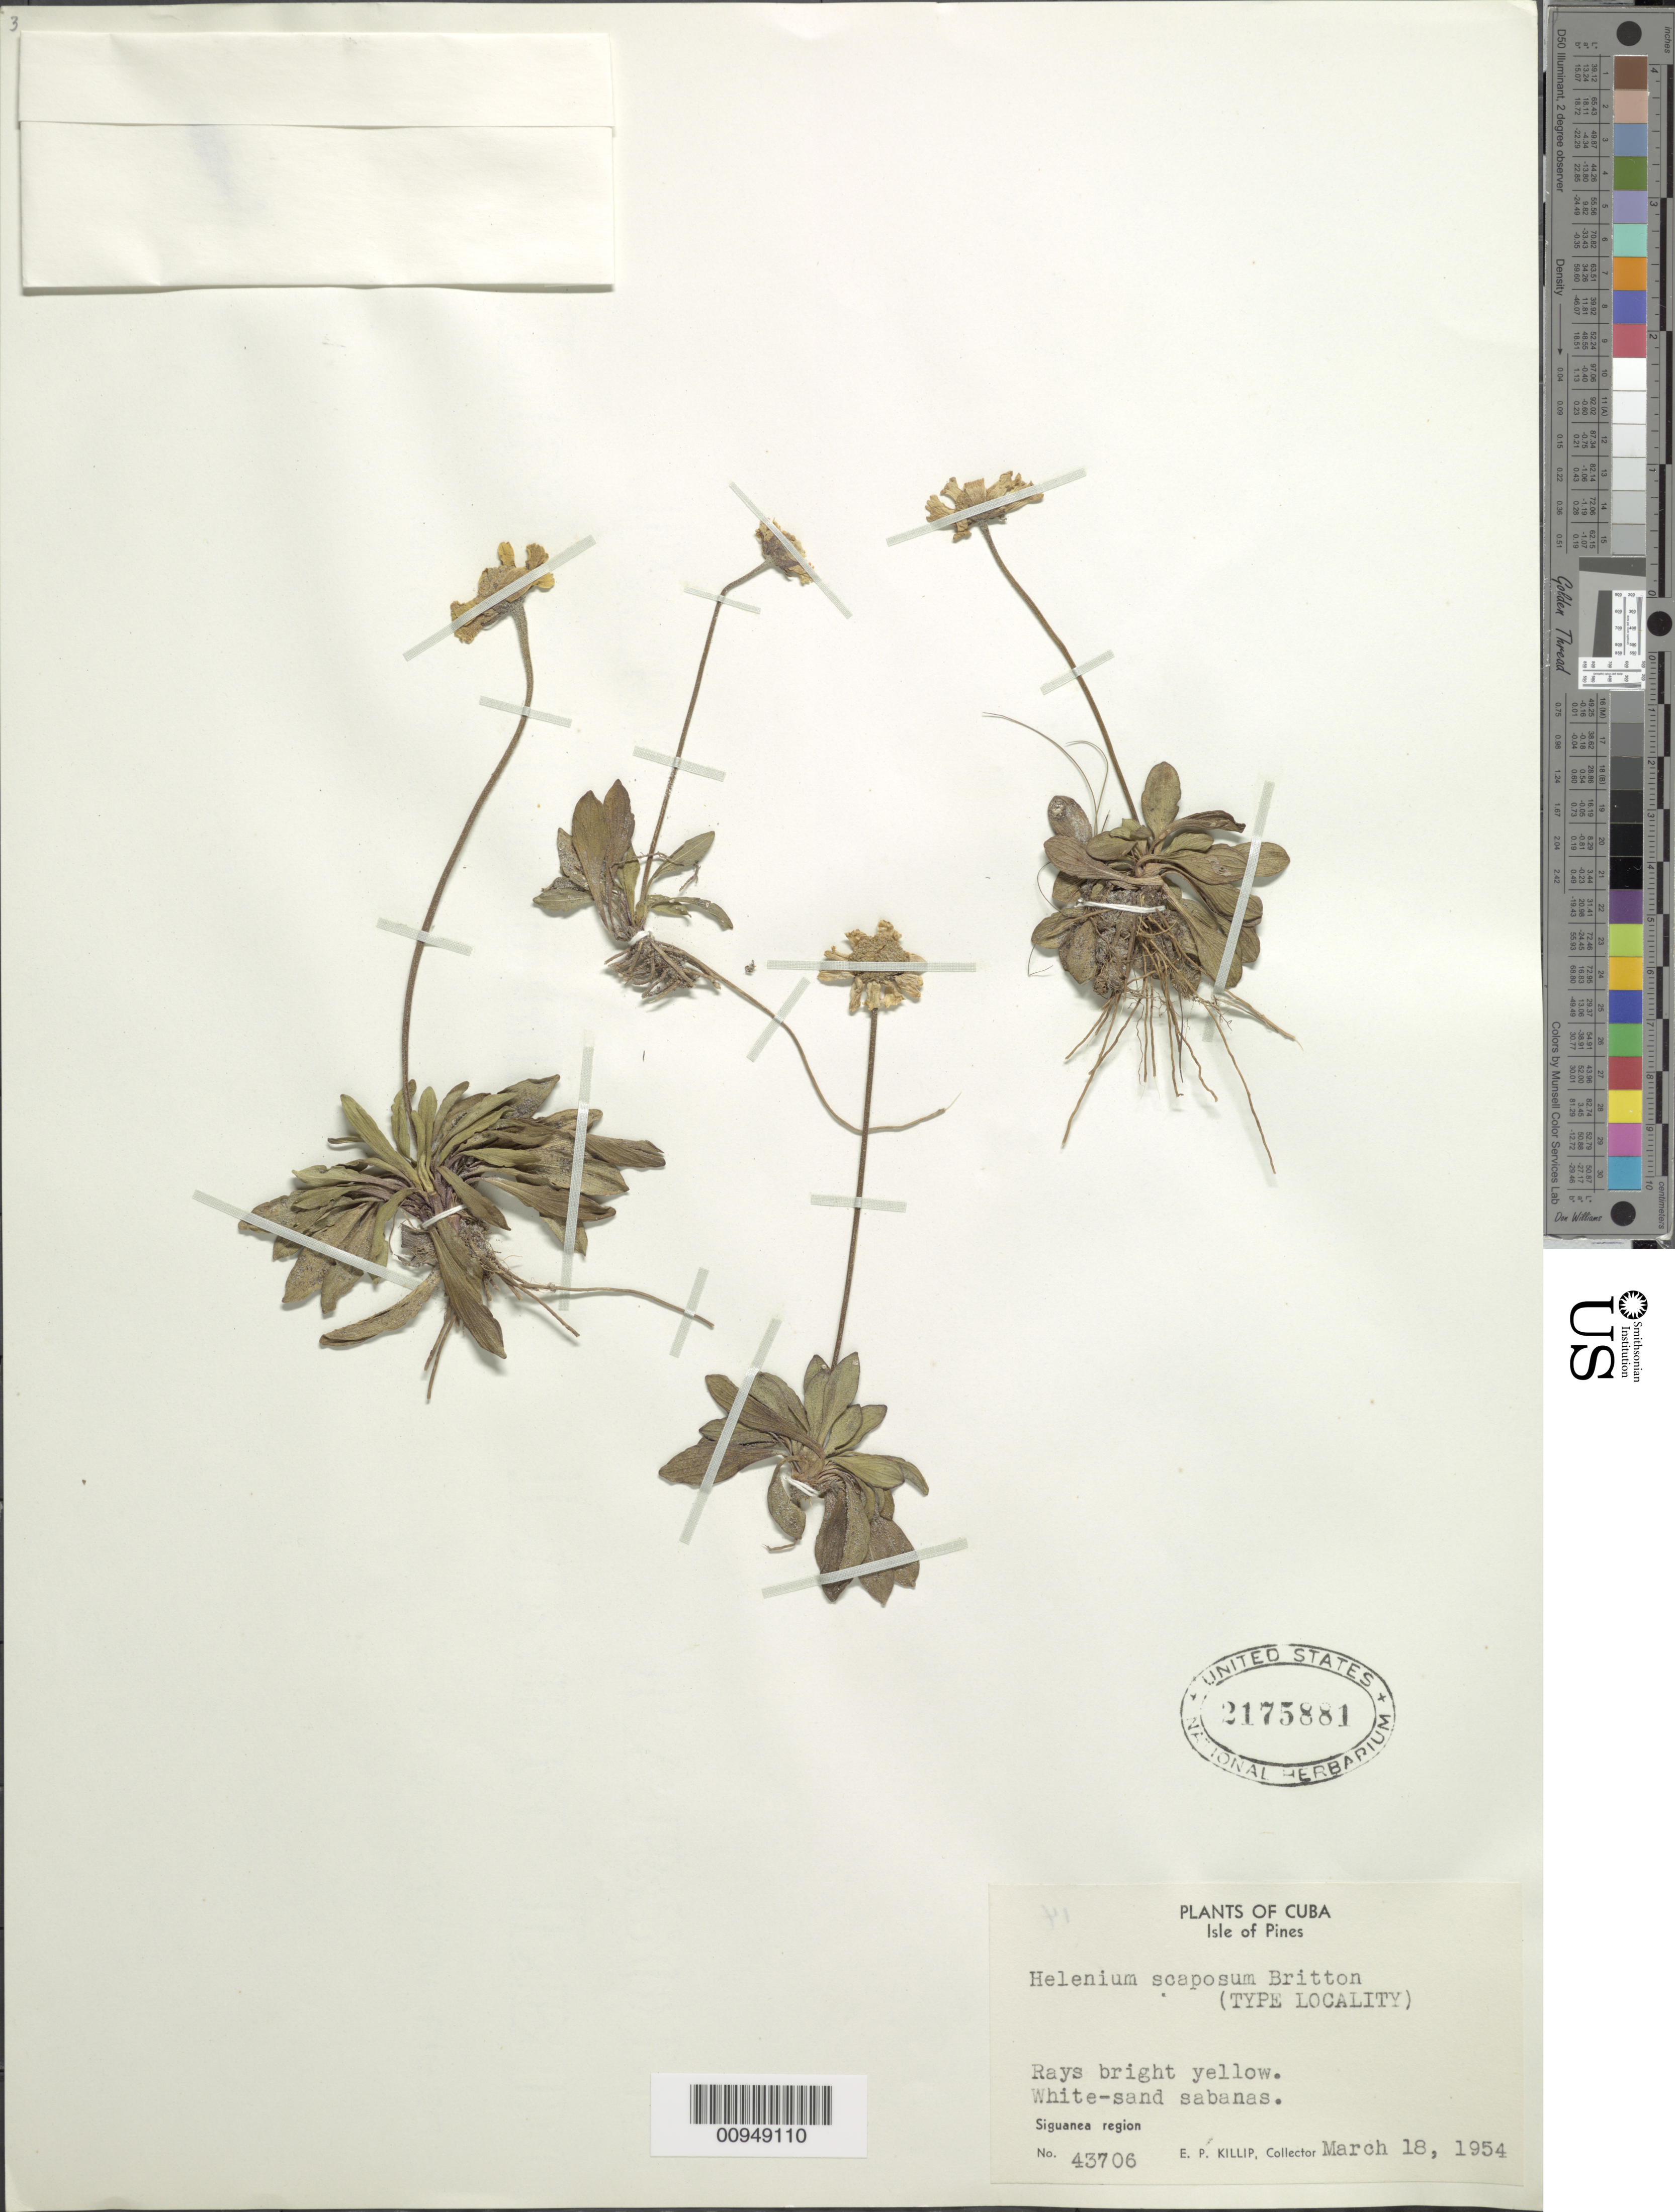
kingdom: Plantae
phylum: Tracheophyta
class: Magnoliopsida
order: Asterales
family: Asteraceae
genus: Helenium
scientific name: Helenium scaposum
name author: Britton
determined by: Bierner, M. W.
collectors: E. P. Killip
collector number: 43706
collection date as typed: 18 Mar 1954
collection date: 1954-03-18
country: Cuba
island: Isla de la Juventud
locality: Siguanea Region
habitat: White-sand sabanas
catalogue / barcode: US 2175881